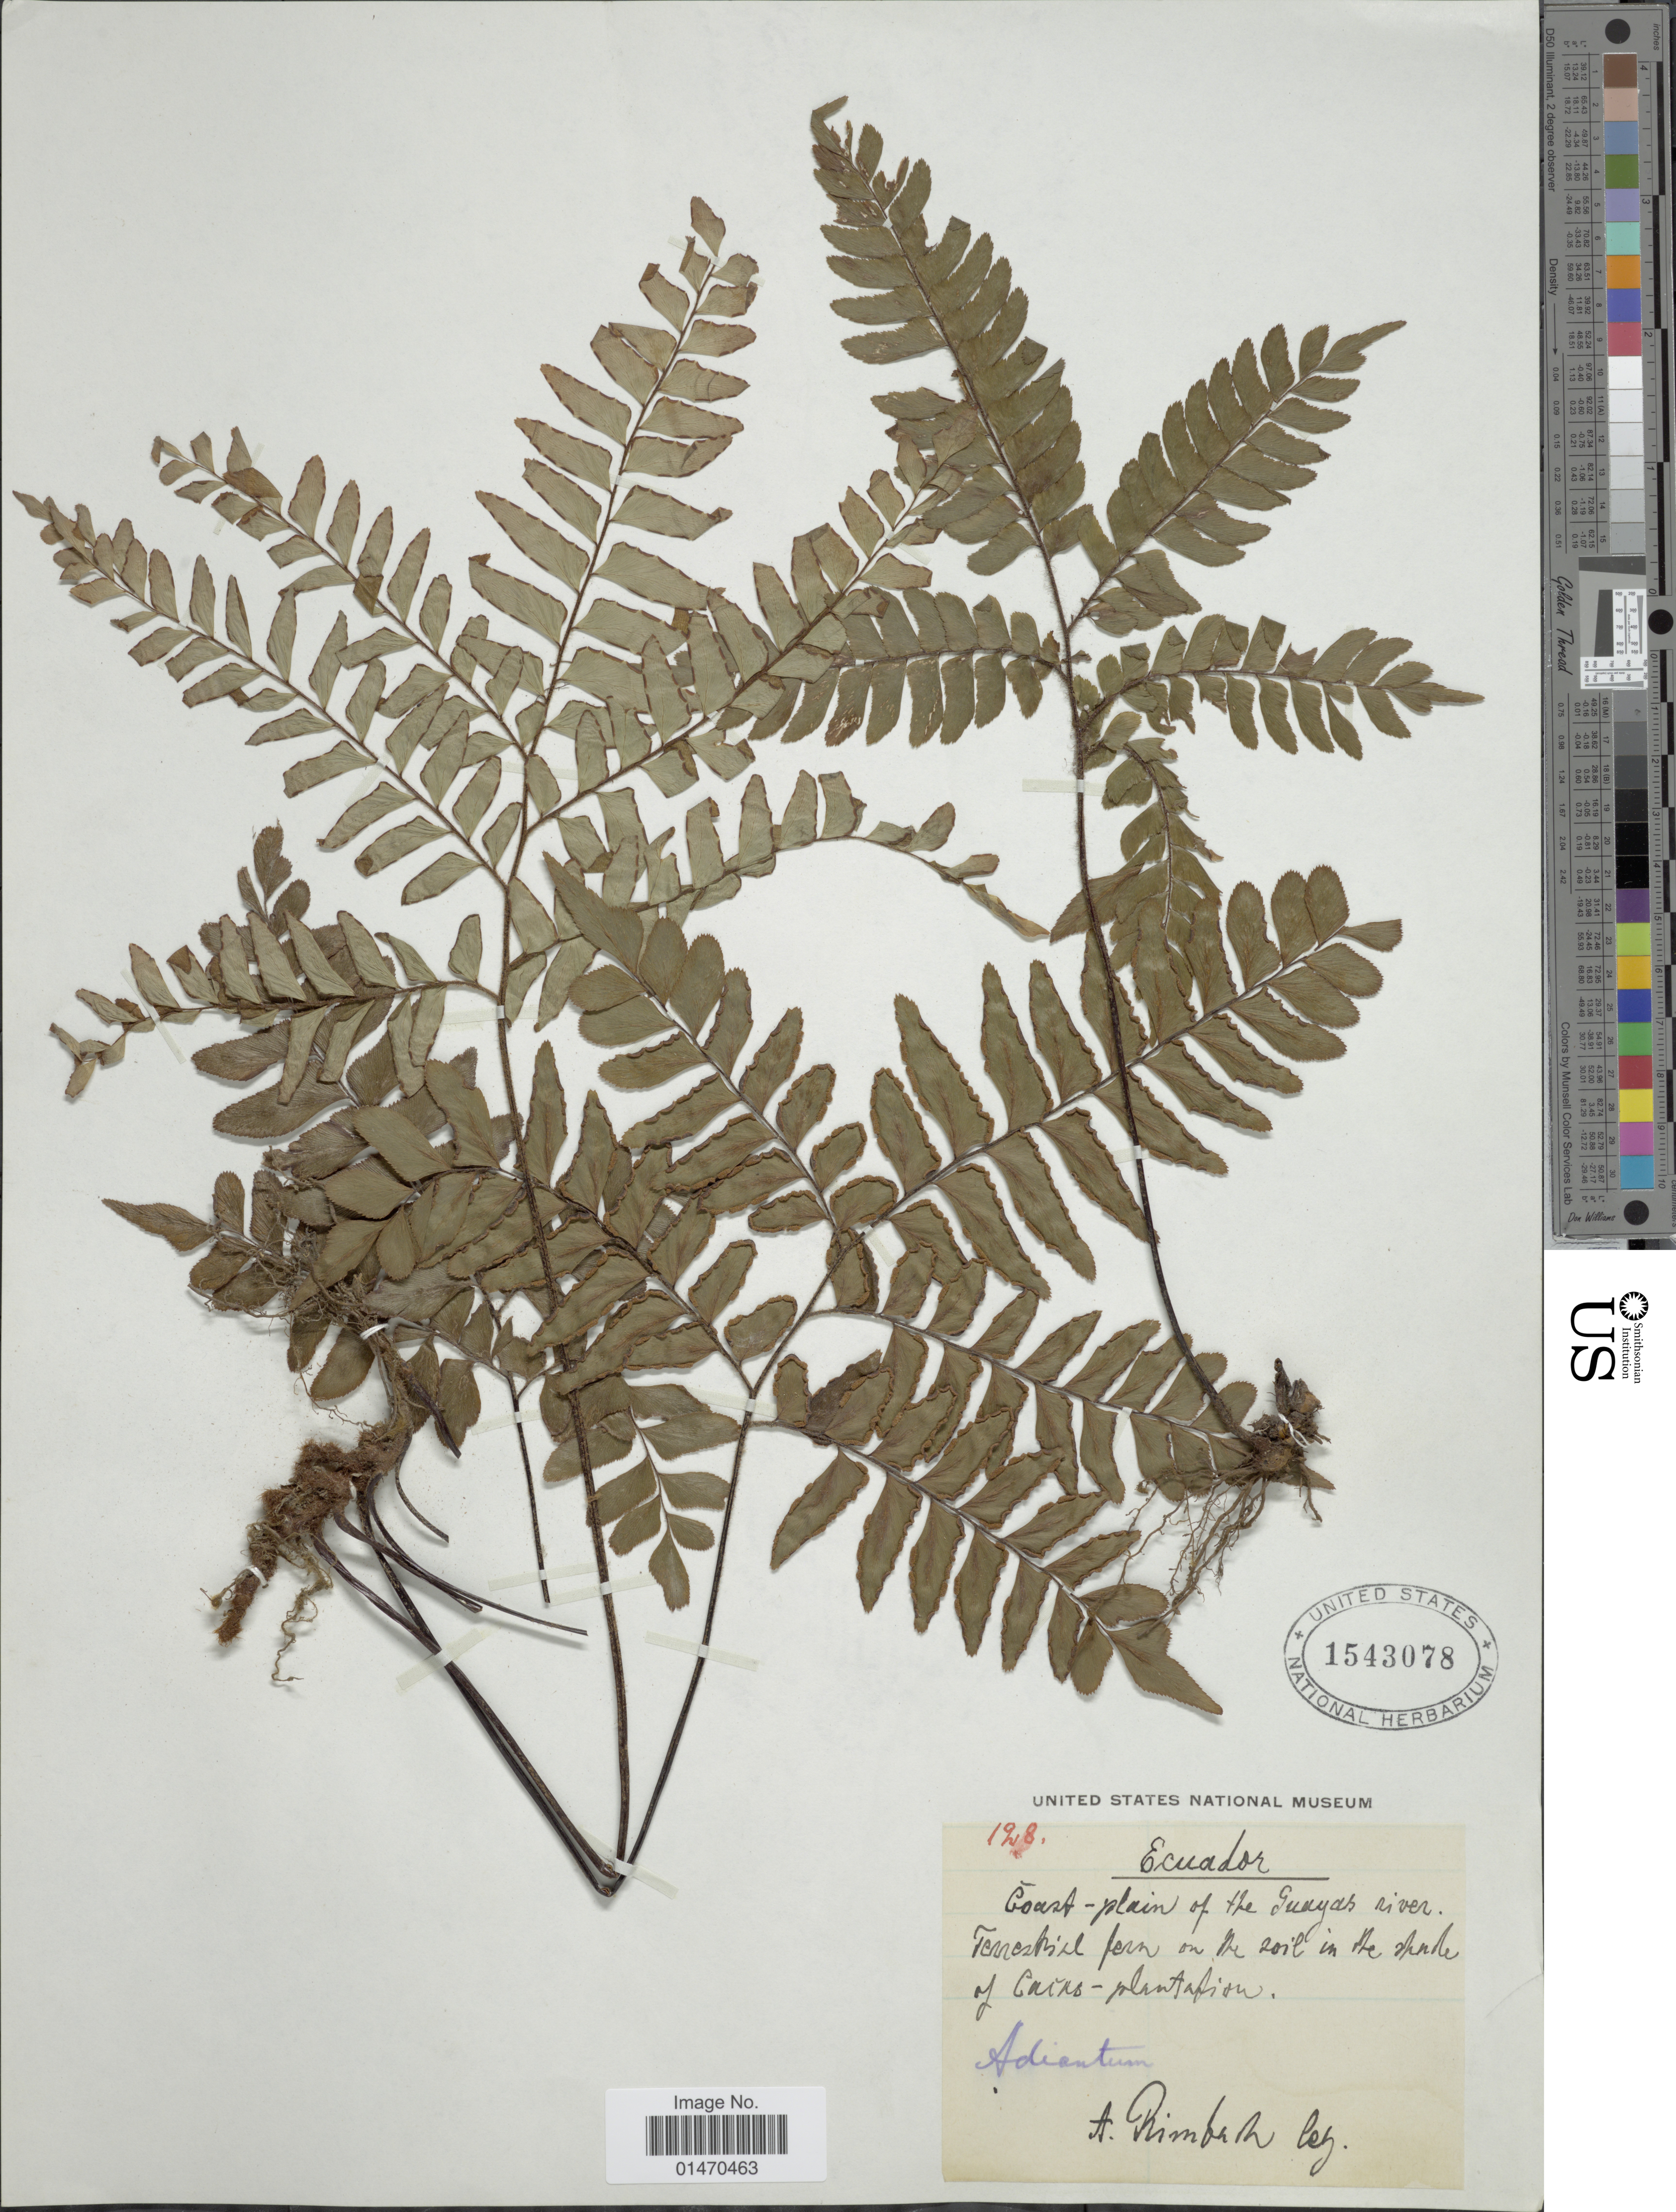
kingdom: Plantae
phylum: Tracheophyta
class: Polypodiopsida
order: Polypodiales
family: Pteridaceae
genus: Adiantum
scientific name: Adiantum latifolium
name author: Lam.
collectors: A. Rimbach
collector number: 128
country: Ecuador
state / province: Guayas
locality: Coast plain of the Guayas river, Terrestrial fern on the soil in the shade of Cacao-plantation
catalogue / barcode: US 1543078